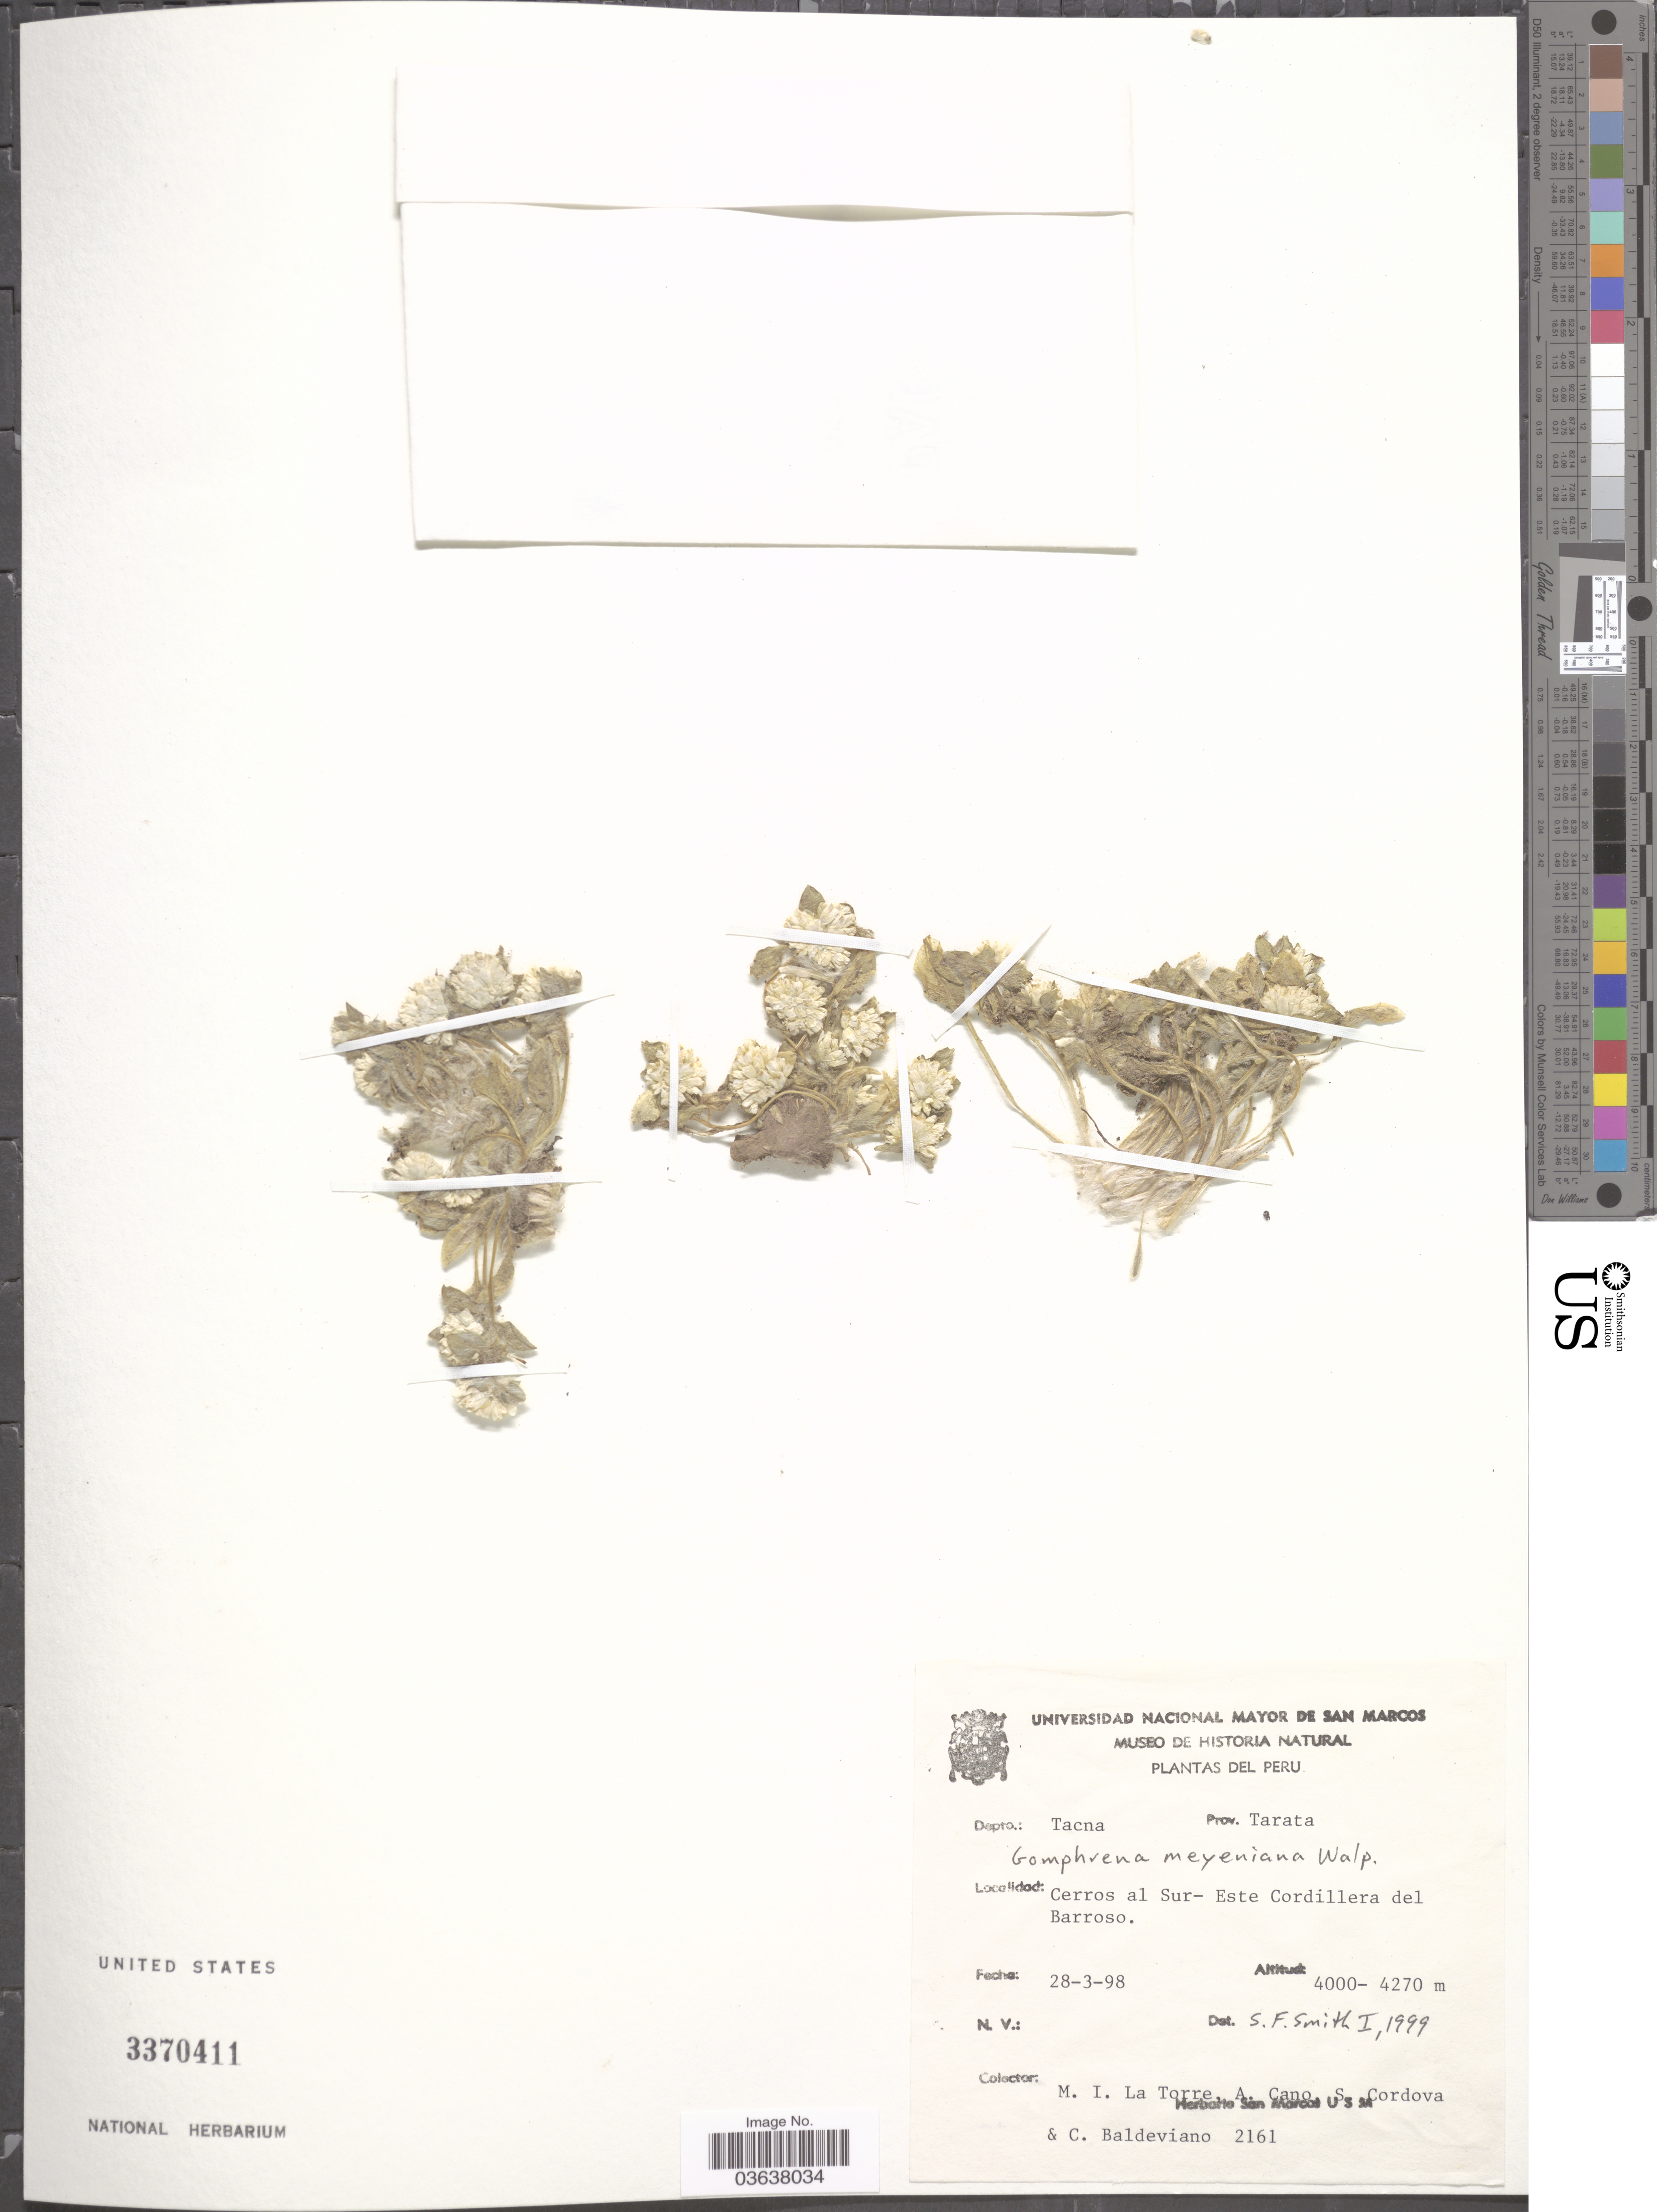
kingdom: Plantae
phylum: Tracheophyta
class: Magnoliopsida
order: Caryophyllales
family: Amaranthaceae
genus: Gomphrena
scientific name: Gomphrena meyeniana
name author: Walp.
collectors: M. La Torre, A. Cano, S. Cordova & C. Baldeviano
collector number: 2161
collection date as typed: Transcribed d/m/y: 28/3/98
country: Peru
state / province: Tacna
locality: Depto.: Tacna, Prov. Tarata. Cerros al Sur-Este Cordillera del Barroso.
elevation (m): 4000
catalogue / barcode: US 3370411